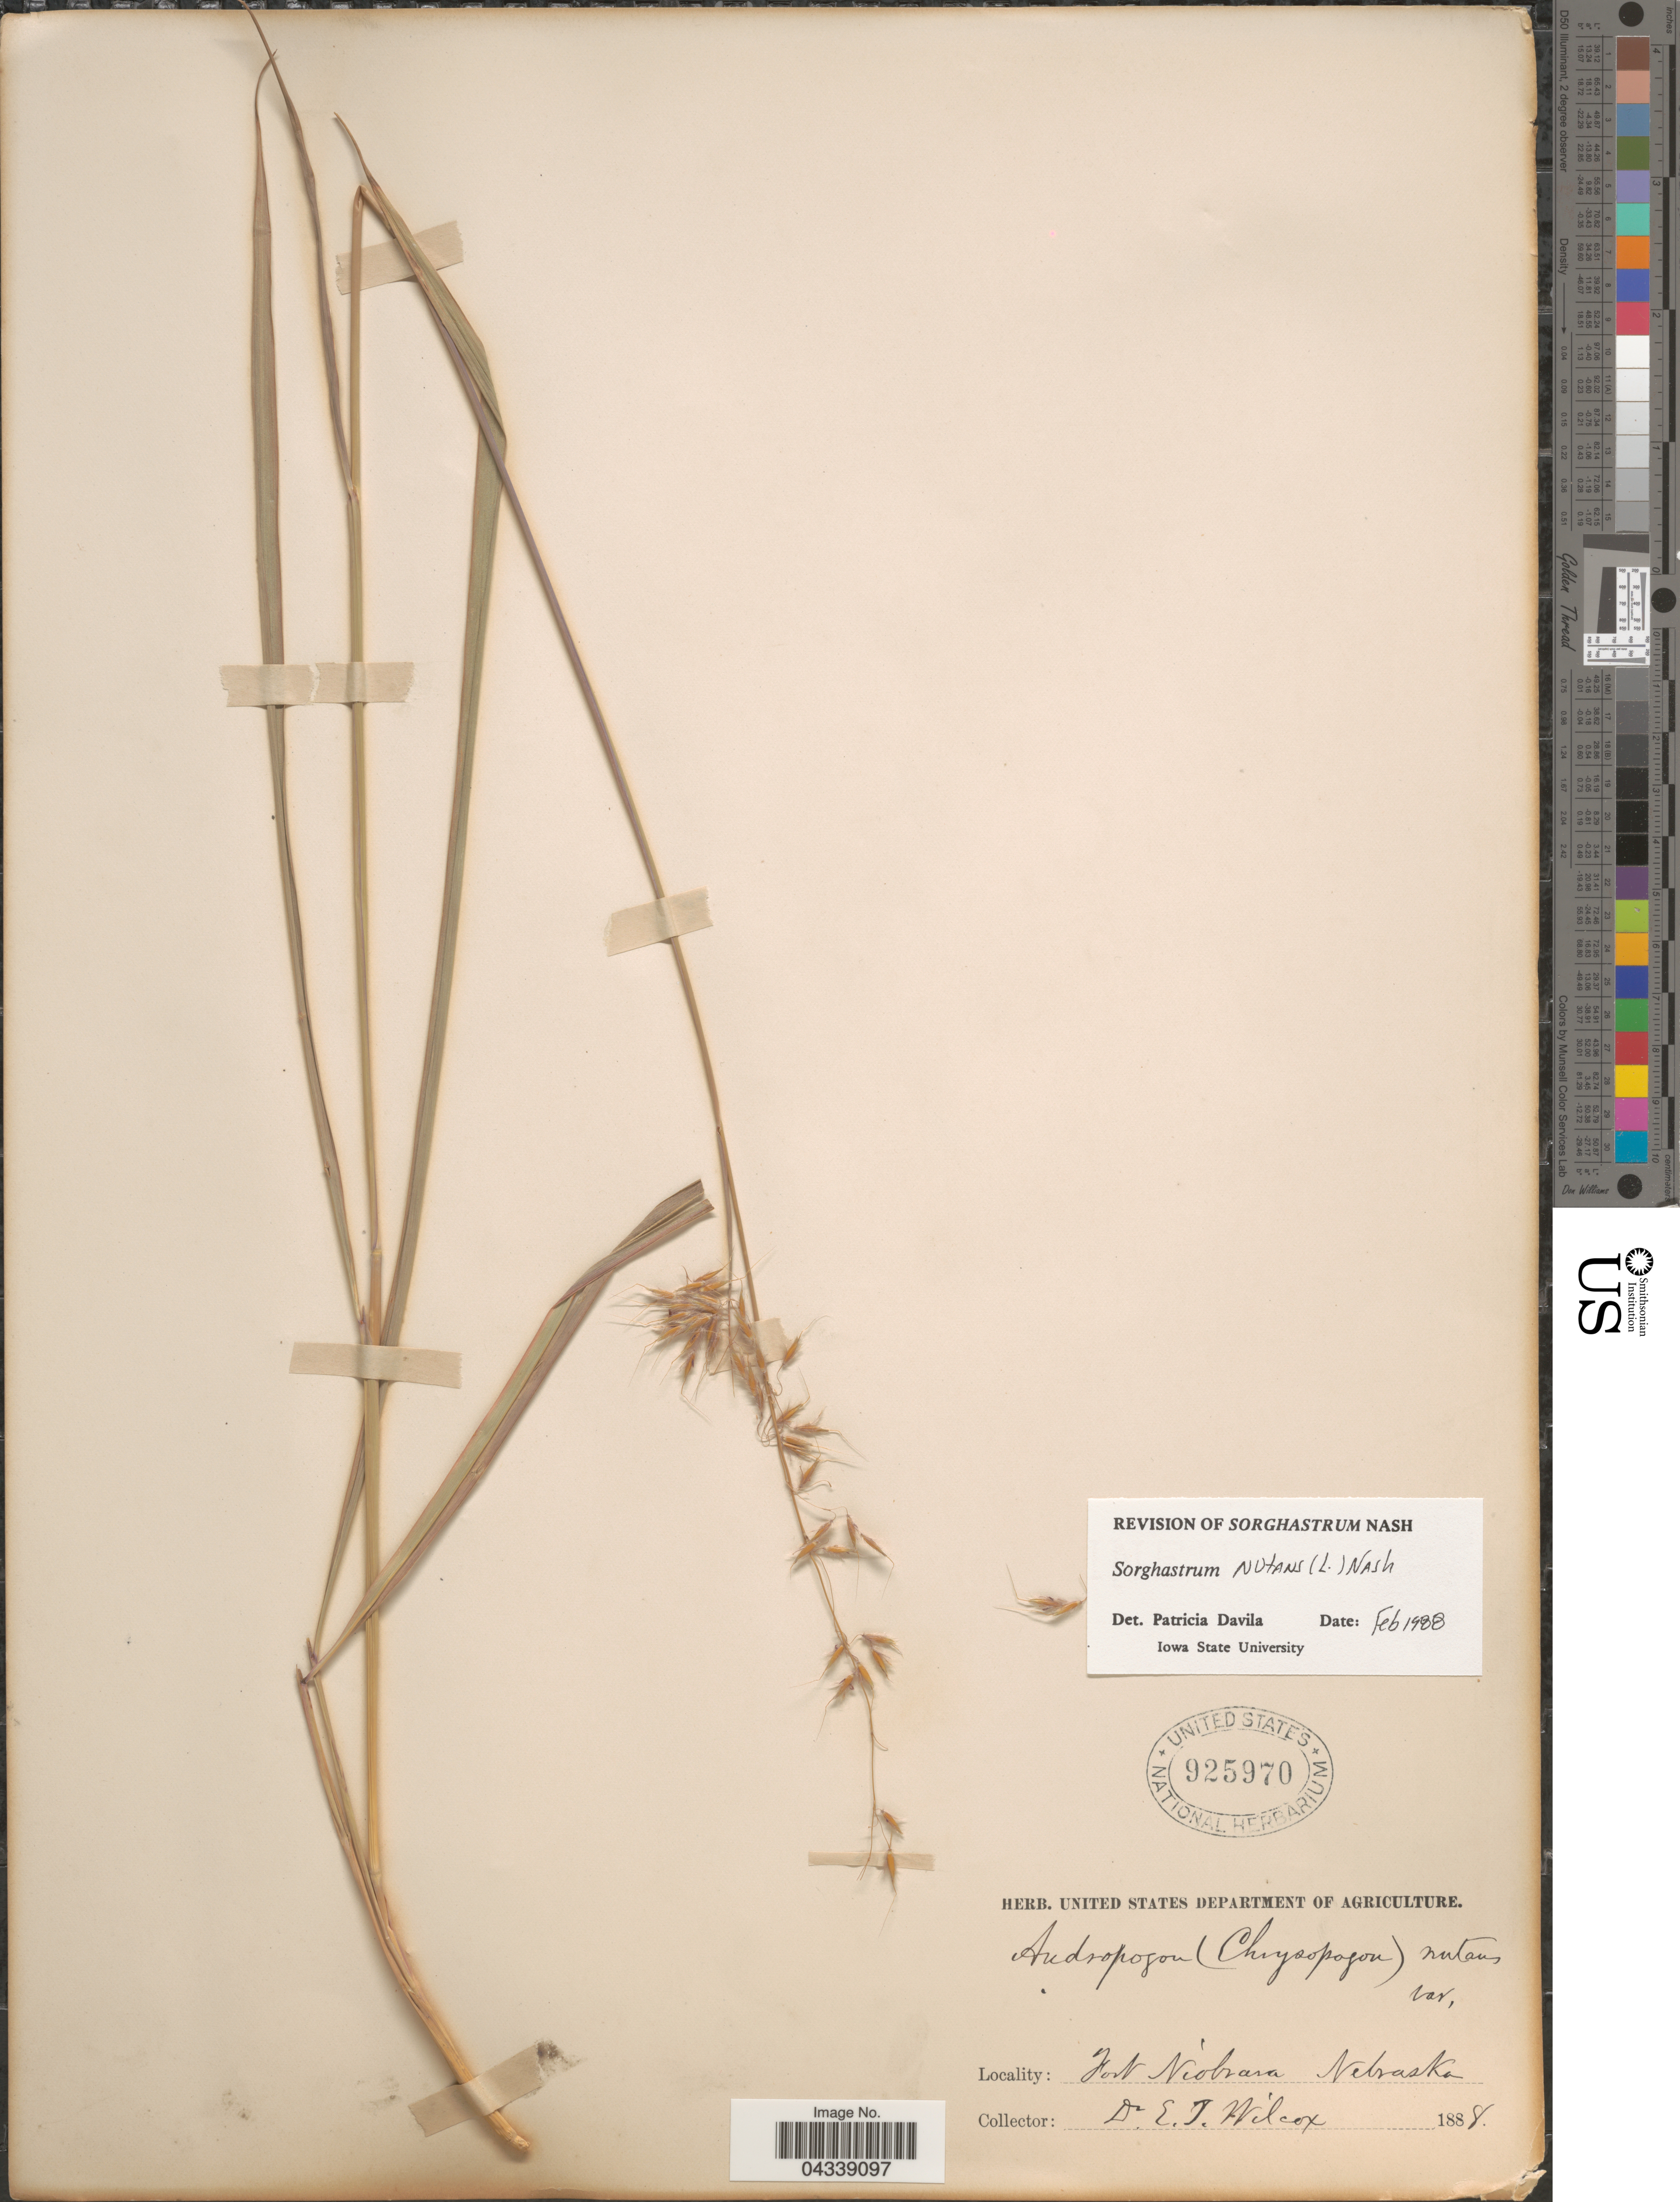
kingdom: Plantae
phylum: Tracheophyta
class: Liliopsida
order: Poales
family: Poaceae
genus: Sorghastrum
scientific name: Sorghastrum nutans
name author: (L.) Nash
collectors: E. Wilcox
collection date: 1888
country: United States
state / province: Nebraska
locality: Fort Niobrara.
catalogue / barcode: US 925970